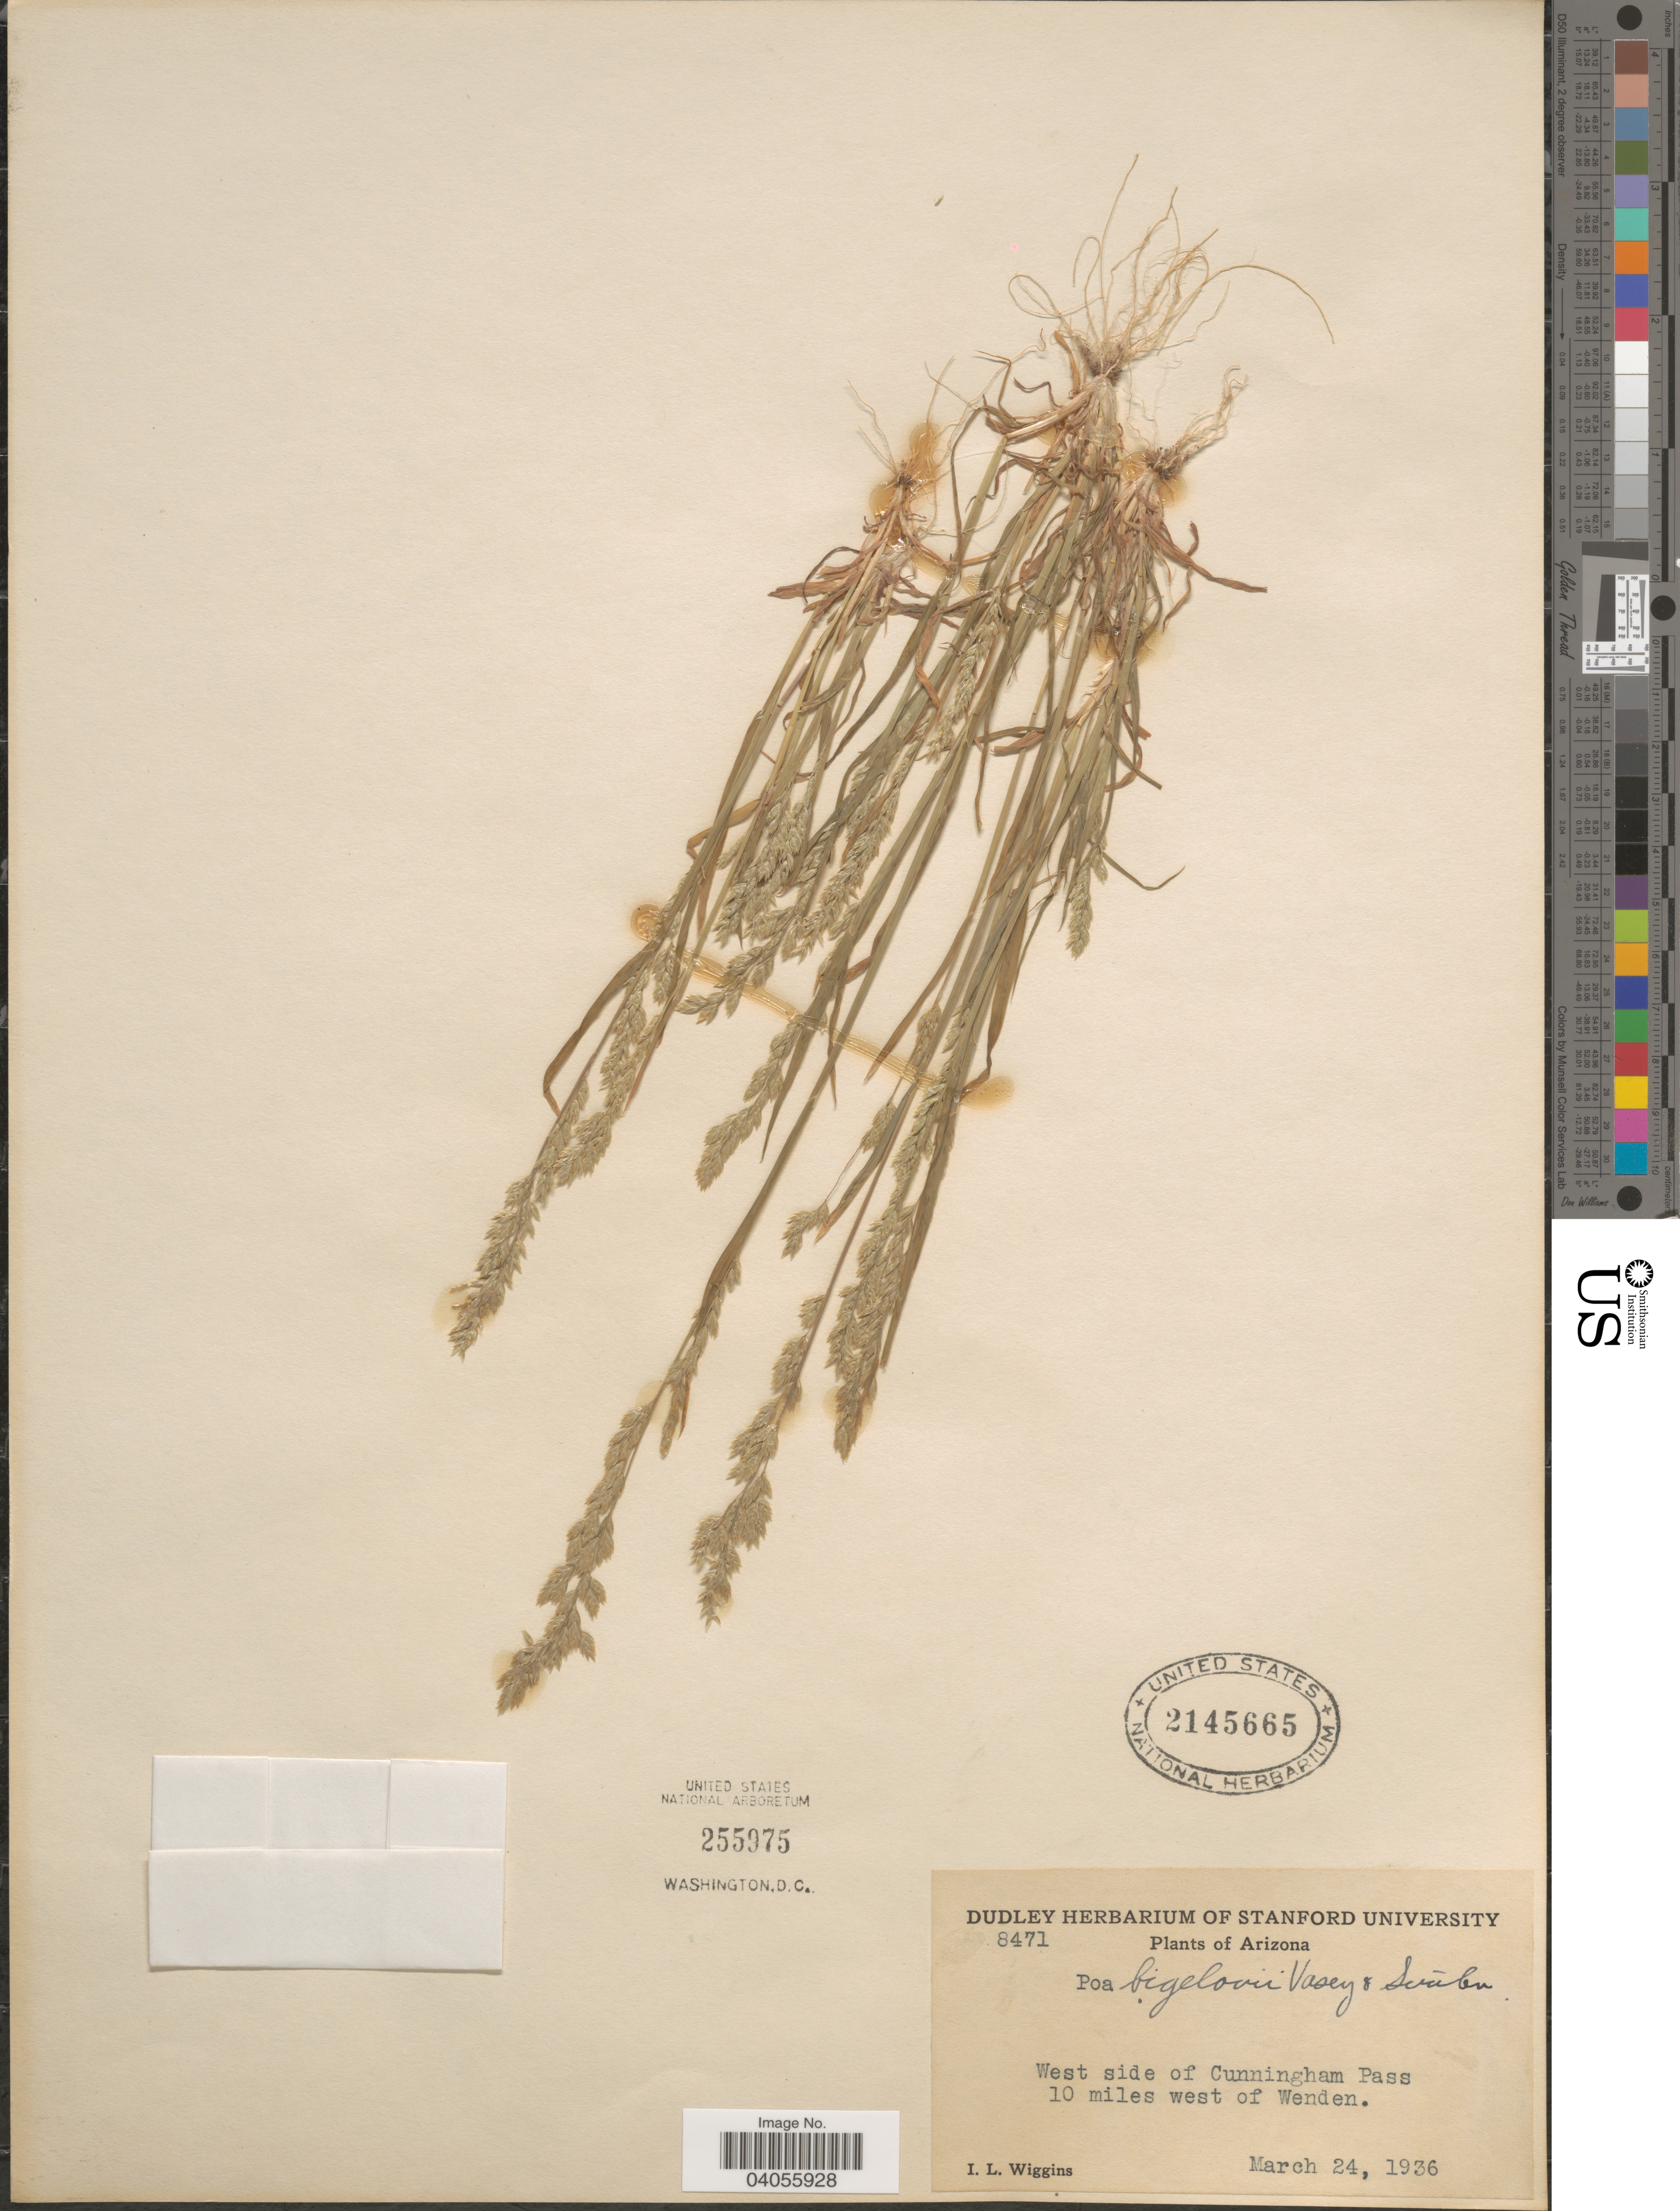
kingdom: Plantae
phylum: Tracheophyta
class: Liliopsida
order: Poales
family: Poaceae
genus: Poa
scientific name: Poa bigelovii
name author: Vasey & Scribn.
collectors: I. L. Wiggins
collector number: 8471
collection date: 1936-03-24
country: United States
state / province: Arizona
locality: West side of Cunningham Pass 10 miles west of Wenden.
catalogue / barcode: US 2145665